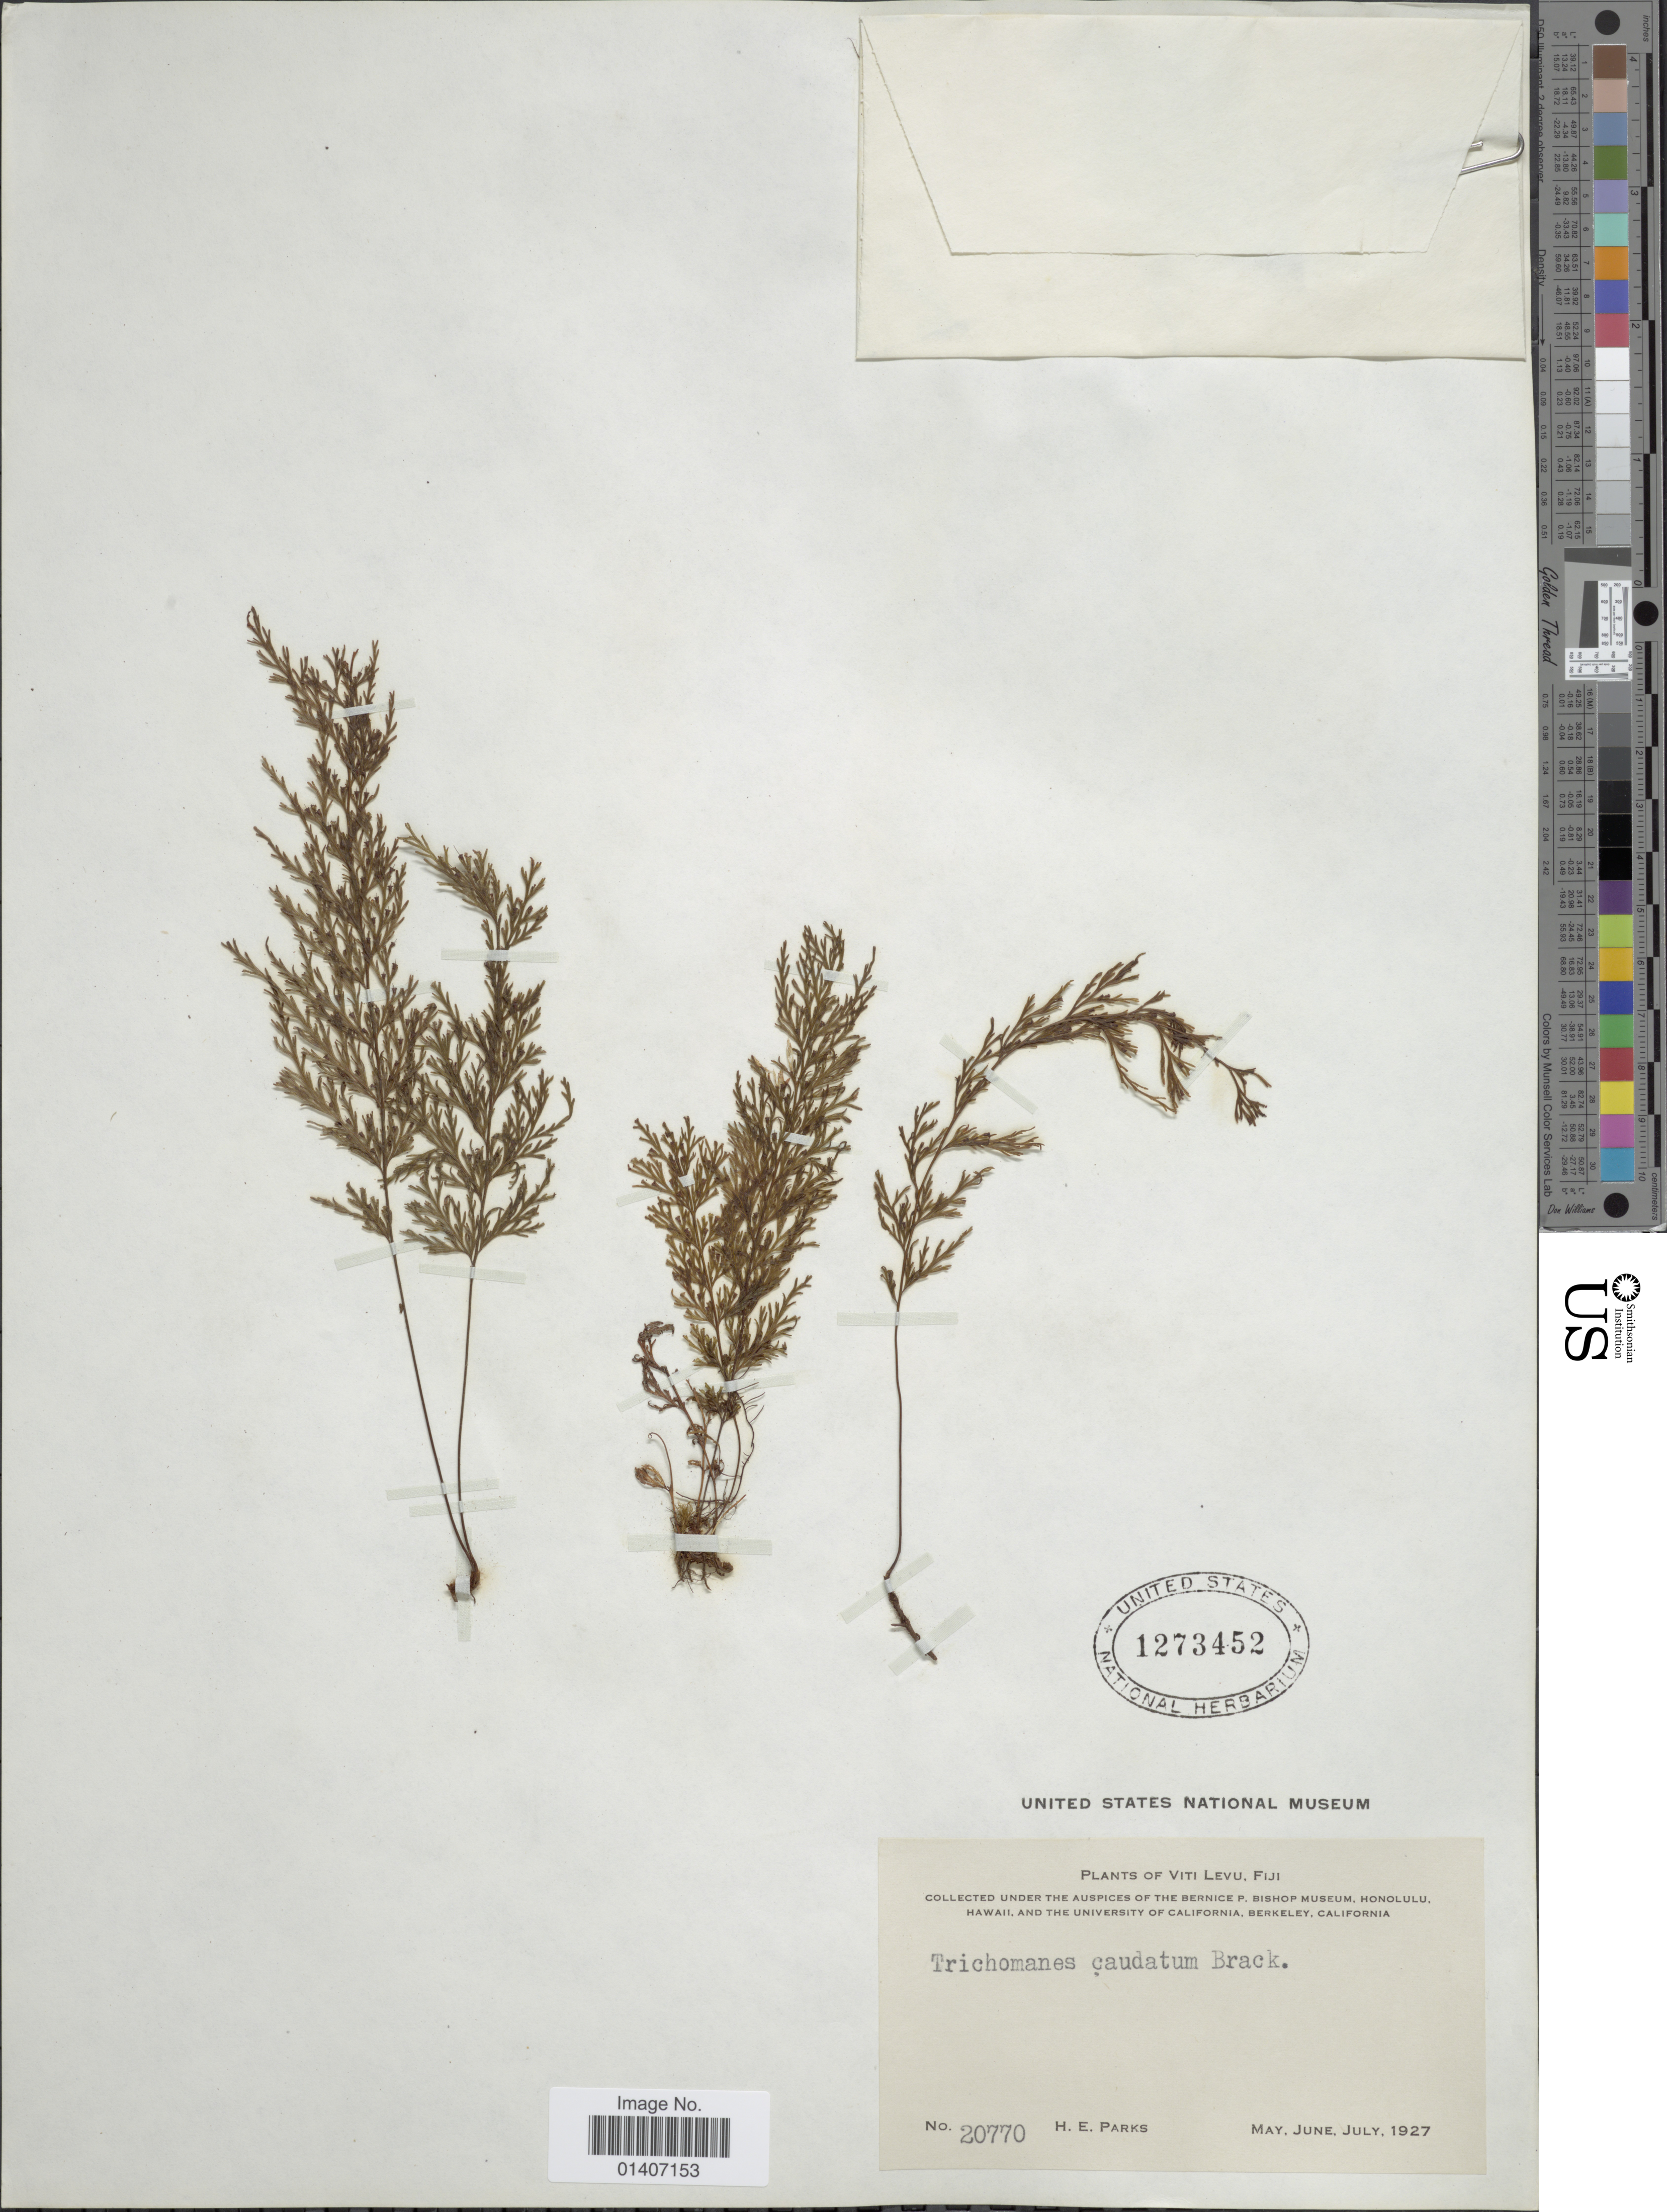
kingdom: Plantae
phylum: Tracheophyta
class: Polypodiopsida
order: Hymenophyllales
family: Hymenophyllaceae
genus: Abrodictyum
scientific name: Abrodictyum caudatum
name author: (Brack.) Ebihara & K. Iwats.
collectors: H. E. Parks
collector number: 20770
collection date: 1927-05/1927-07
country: Fiji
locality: Viti levu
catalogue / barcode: US 1273452